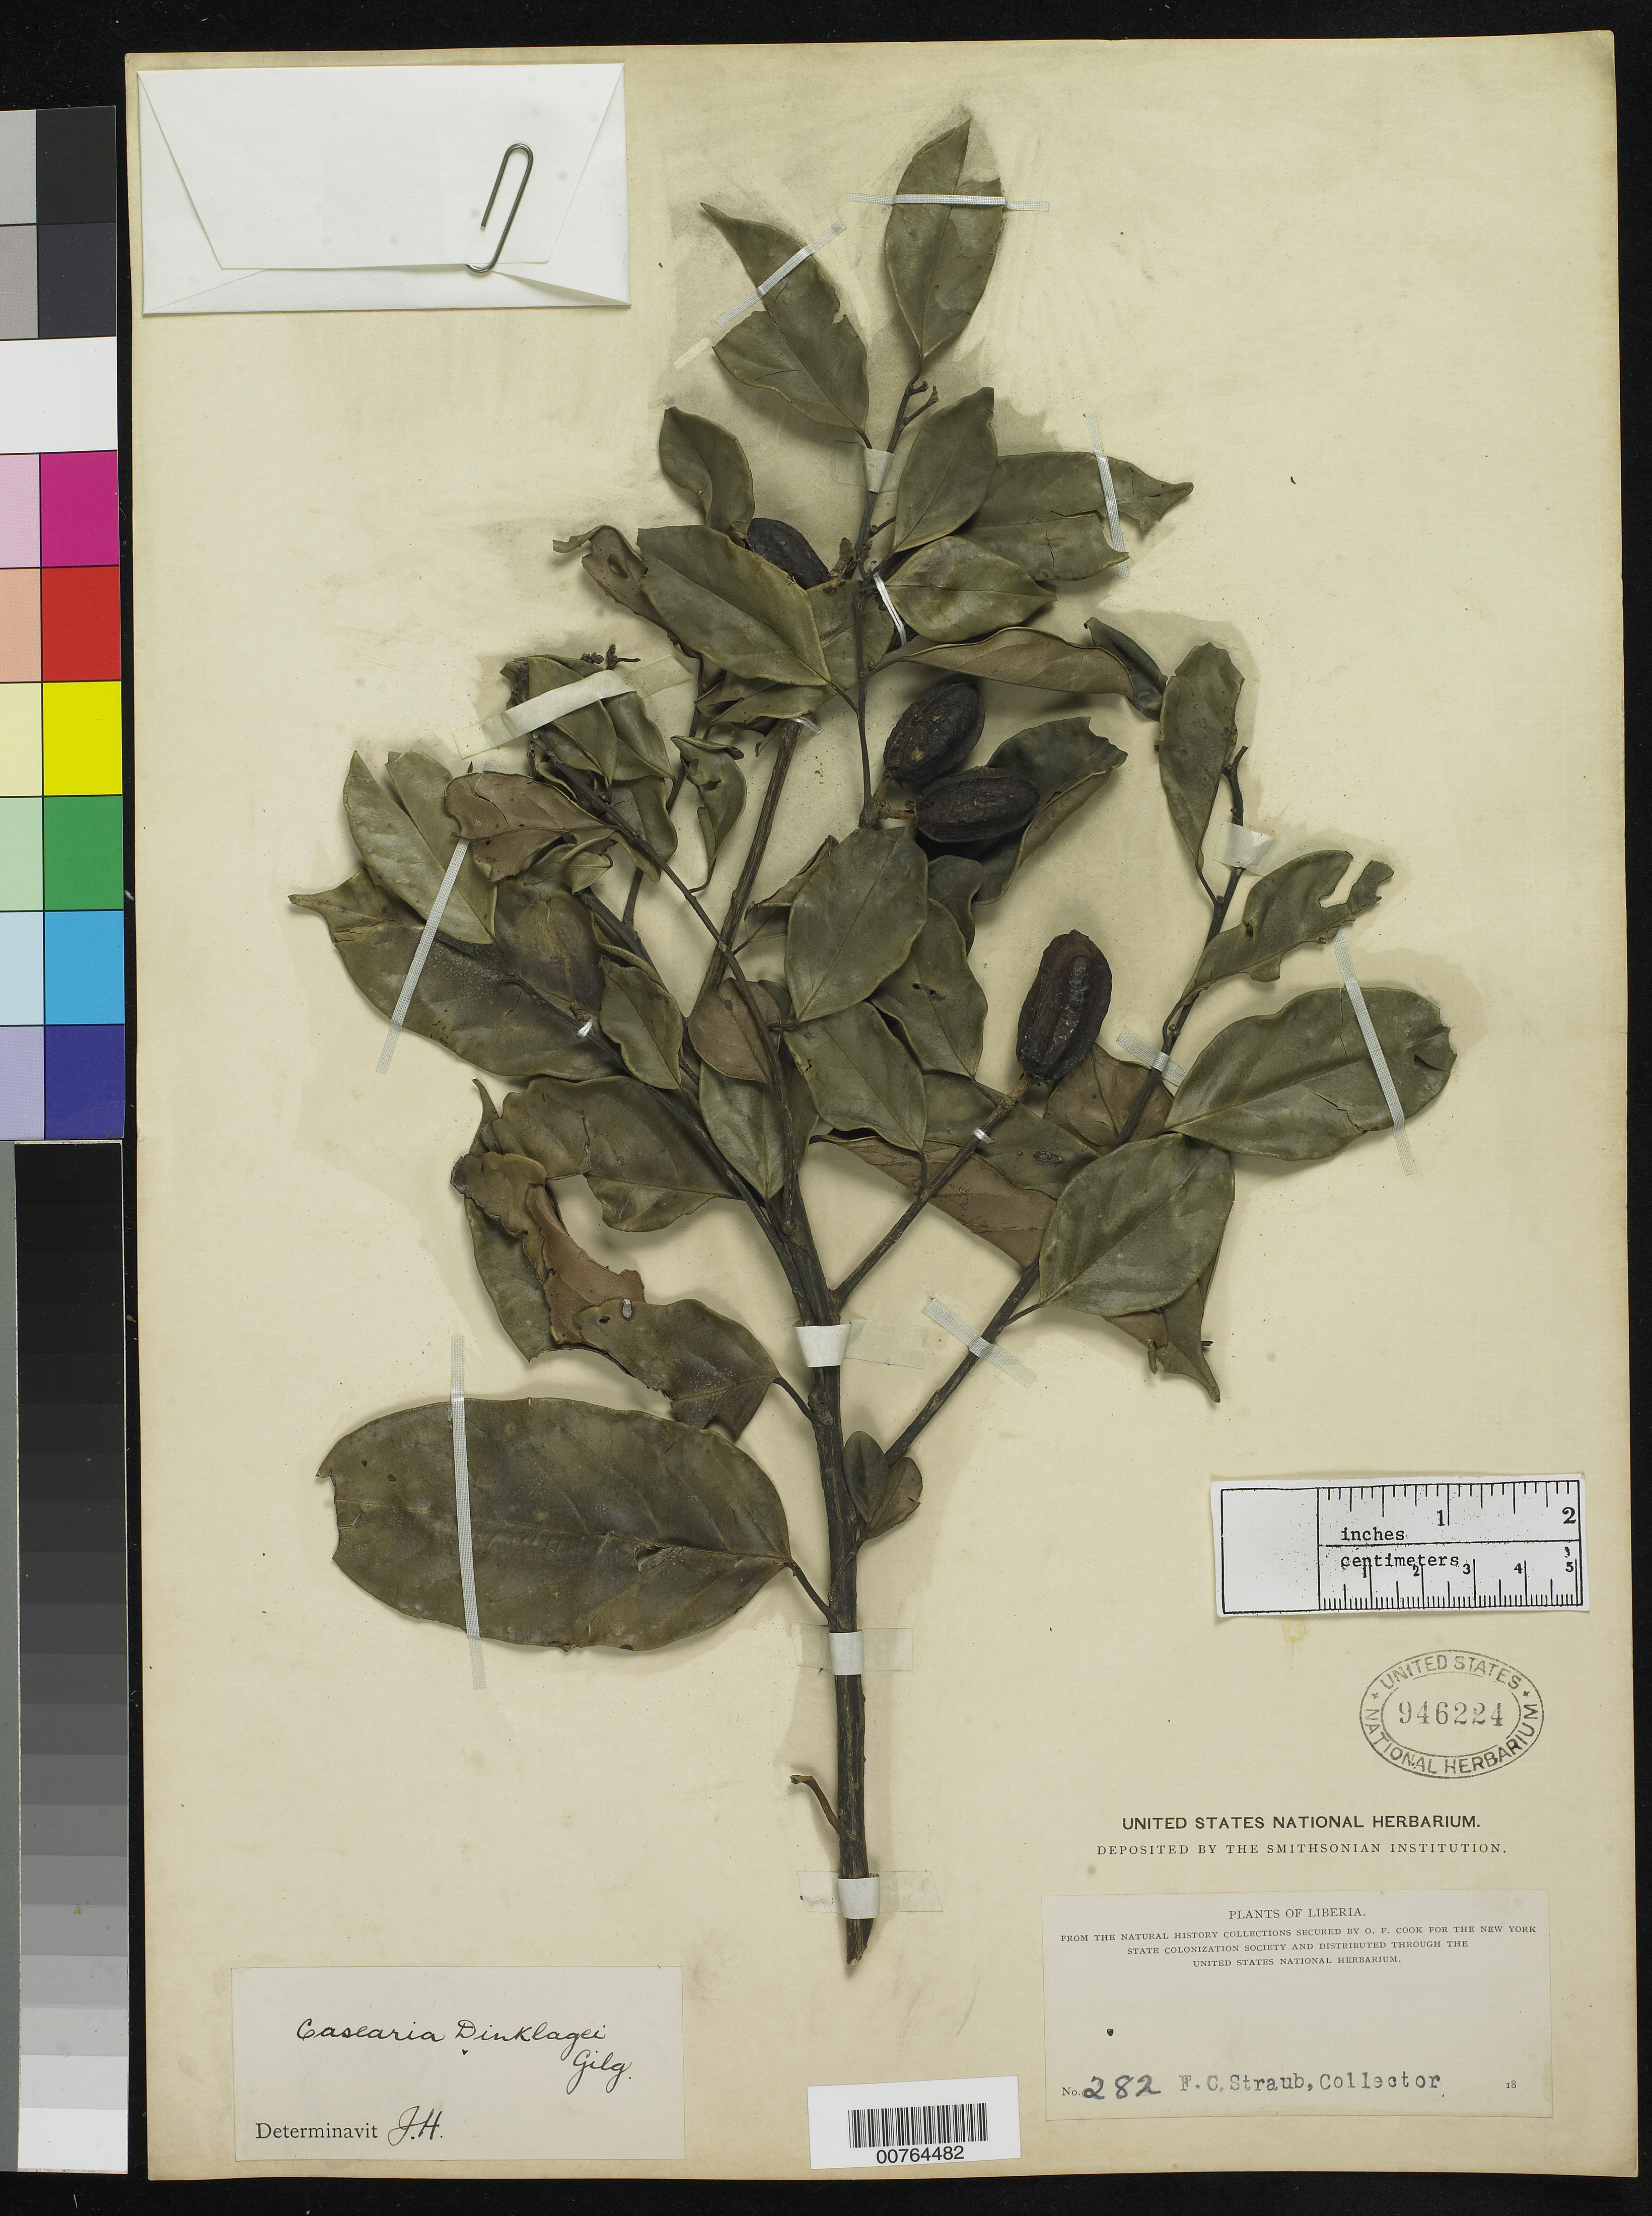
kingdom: Plantae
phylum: Tracheophyta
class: Magnoliopsida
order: Malpighiales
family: Salicaceae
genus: Casearia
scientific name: Casearia dinklagei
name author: Gilg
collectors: F. Straub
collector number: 282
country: Liberia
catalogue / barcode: US 946224